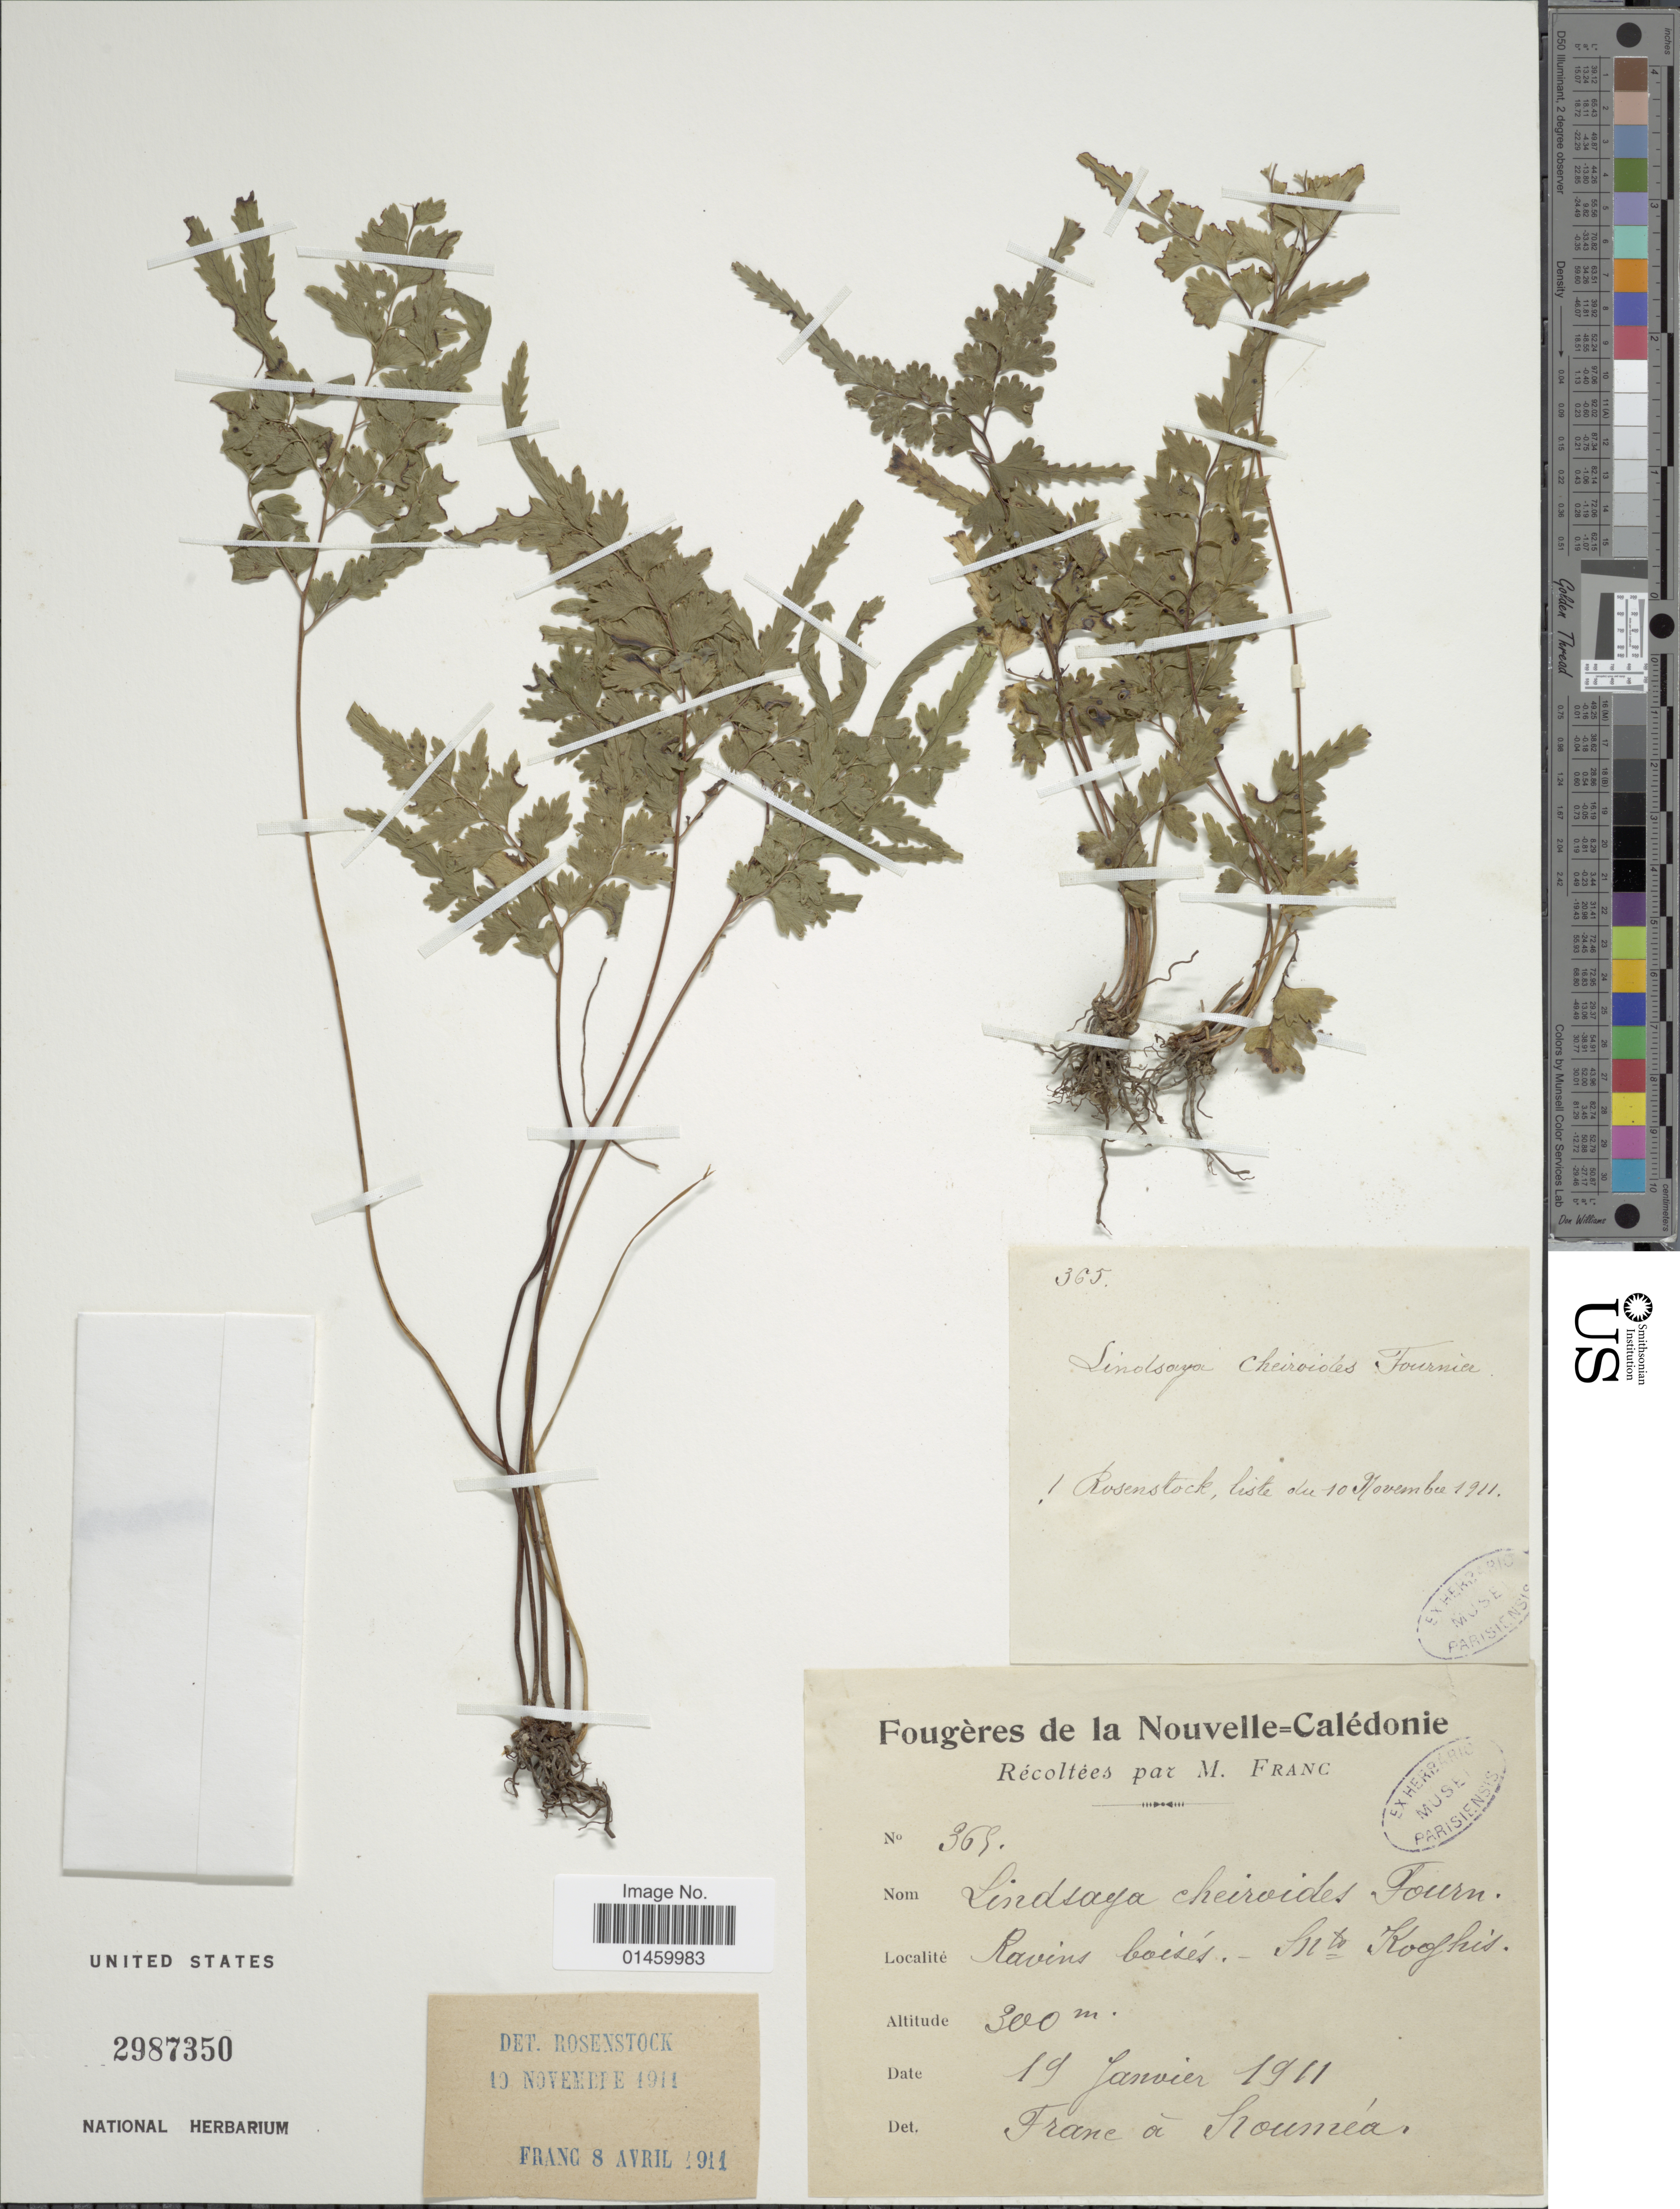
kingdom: Plantae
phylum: Tracheophyta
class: Polypodiopsida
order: Polypodiales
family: Lindsaeaceae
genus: Lindsaea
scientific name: Lindsaea prolongata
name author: E. Fourn.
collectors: Franc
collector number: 365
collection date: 1911-01-19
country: New Caledonia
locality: Ravins baises.- Mts Koghis.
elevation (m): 300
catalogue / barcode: US 2987350